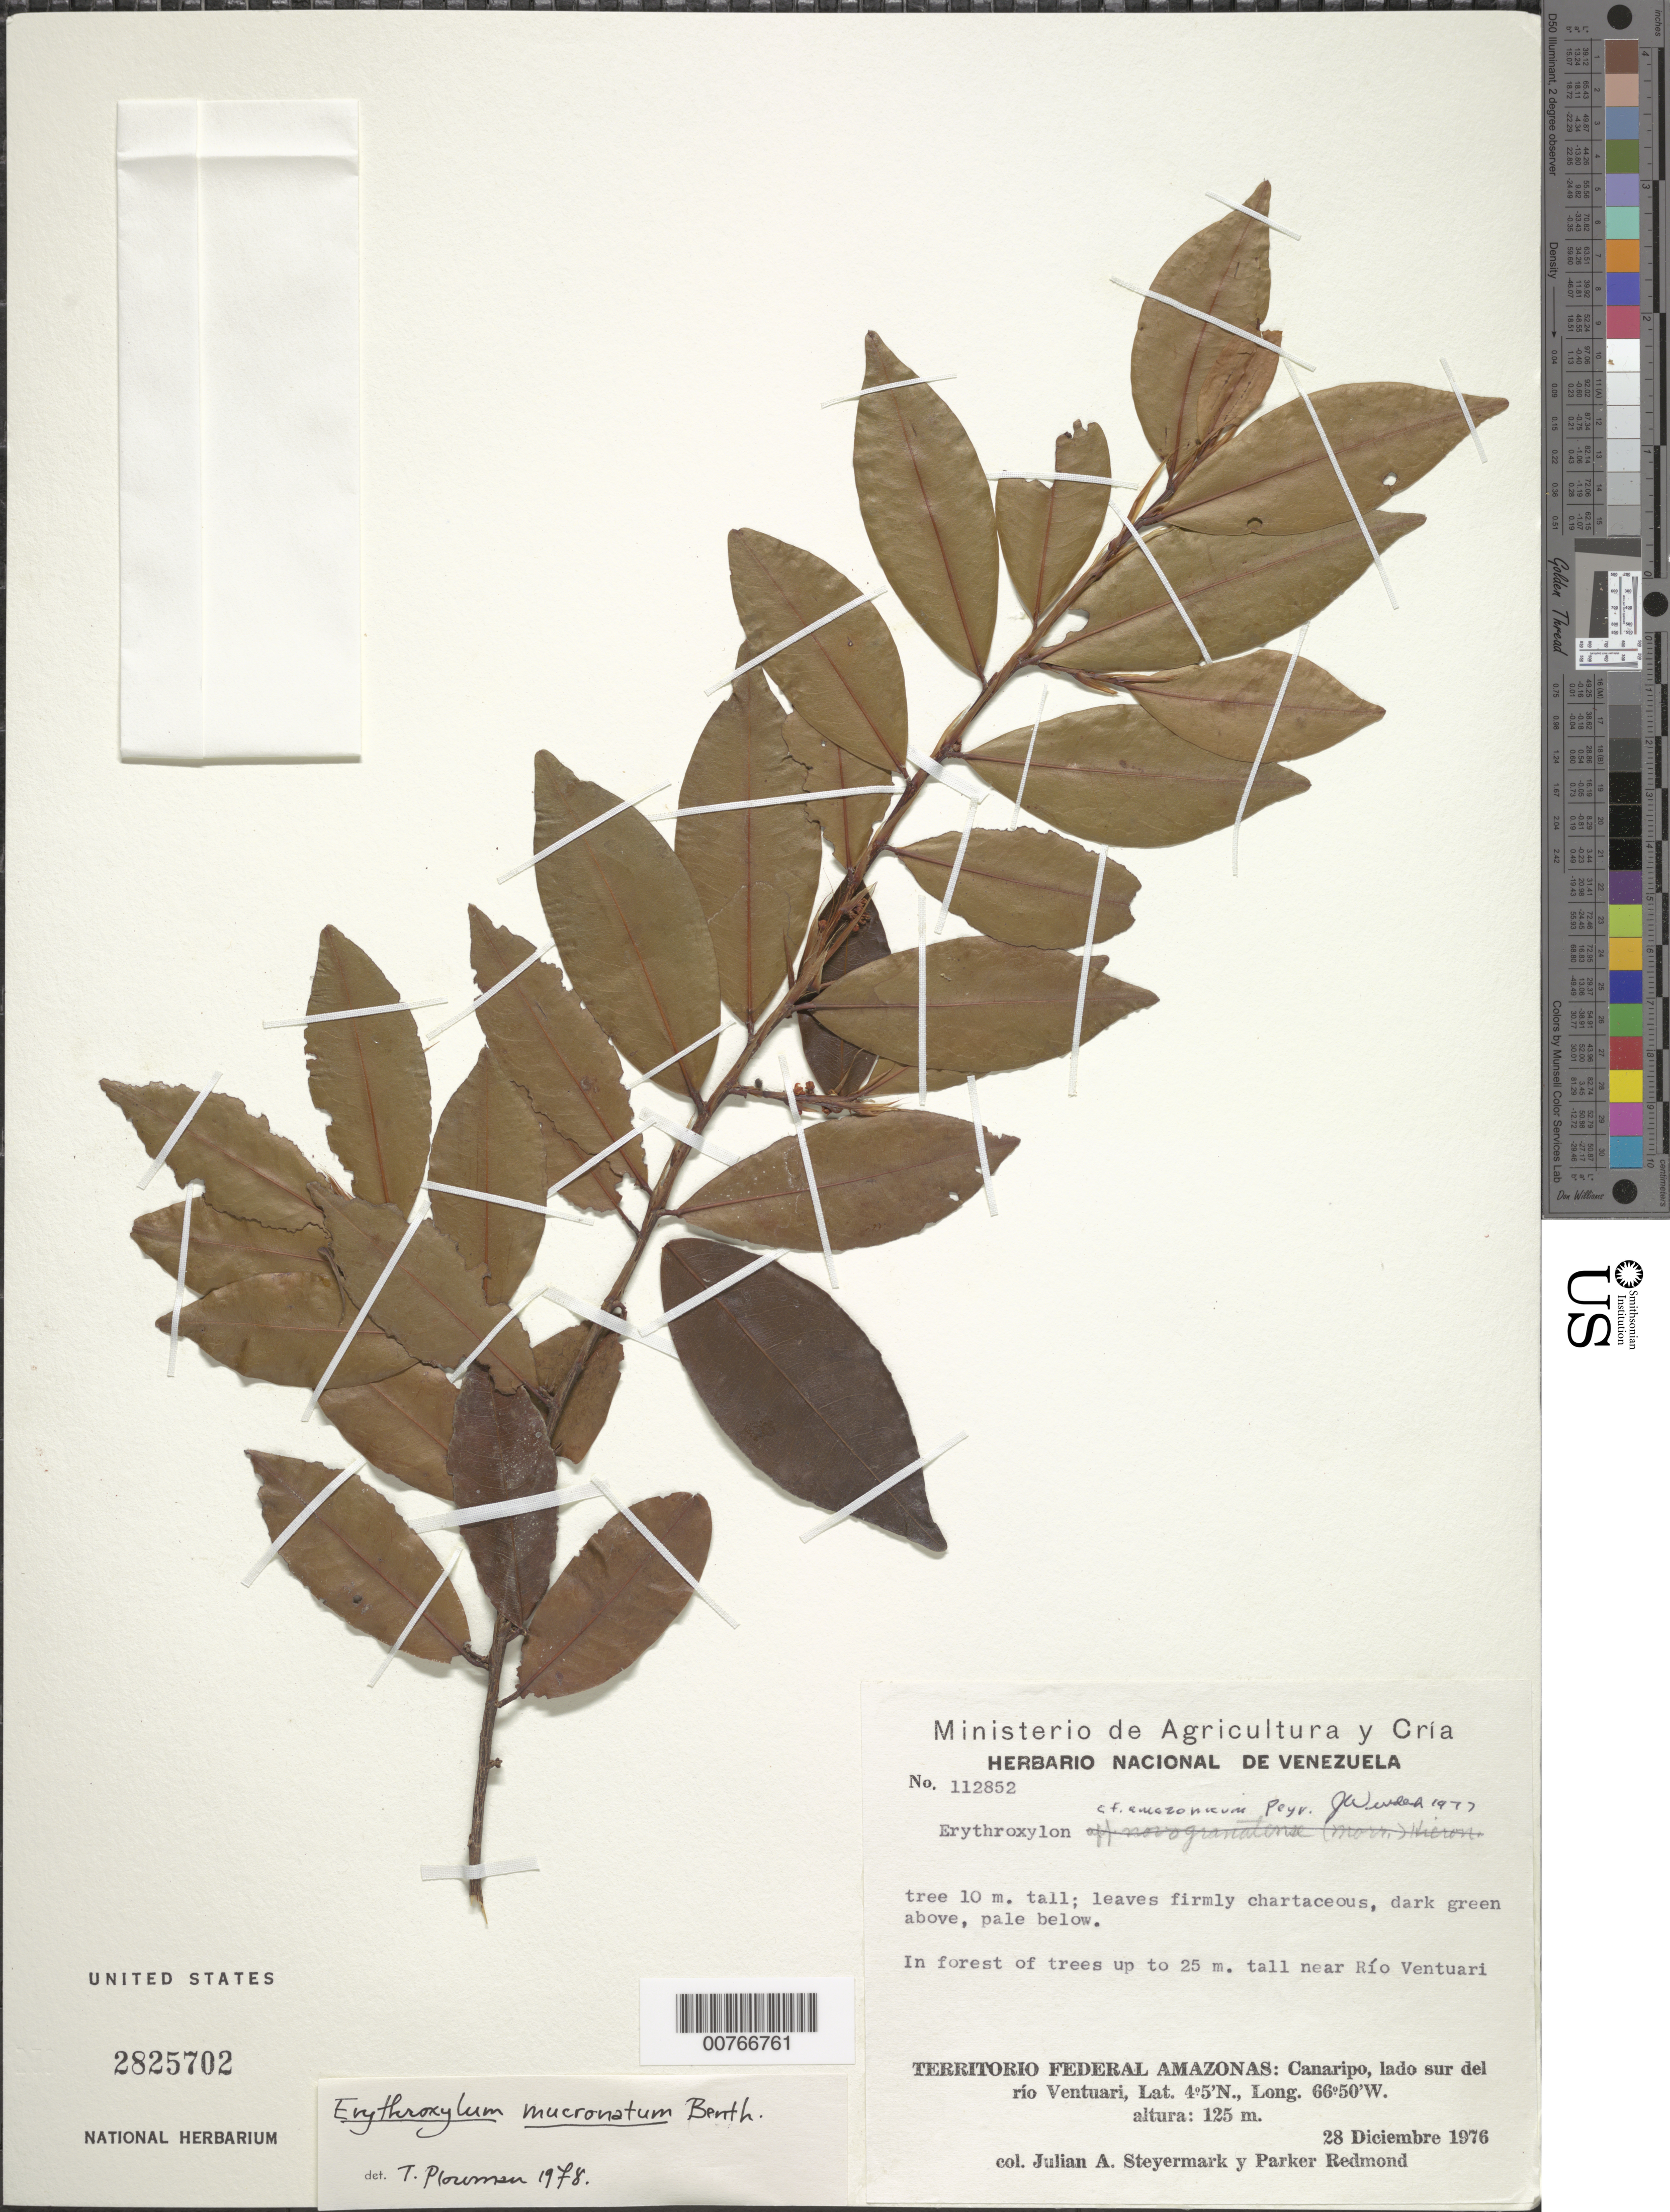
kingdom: Plantae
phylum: Tracheophyta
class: Magnoliopsida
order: Malpighiales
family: Erythroxylaceae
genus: Erythroxylum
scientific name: Erythroxylum mucronatum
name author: Benth.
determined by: Plowman, Timothy C.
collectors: J. Steyermark & P. Redmond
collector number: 112852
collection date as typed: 28-Dec-76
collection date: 1976-12-28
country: Venezuela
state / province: Amazonas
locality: Canaripo, lado sur del Río Ventuari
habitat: Forest of trees up to 25m tall near river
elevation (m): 125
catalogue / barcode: US 2825702